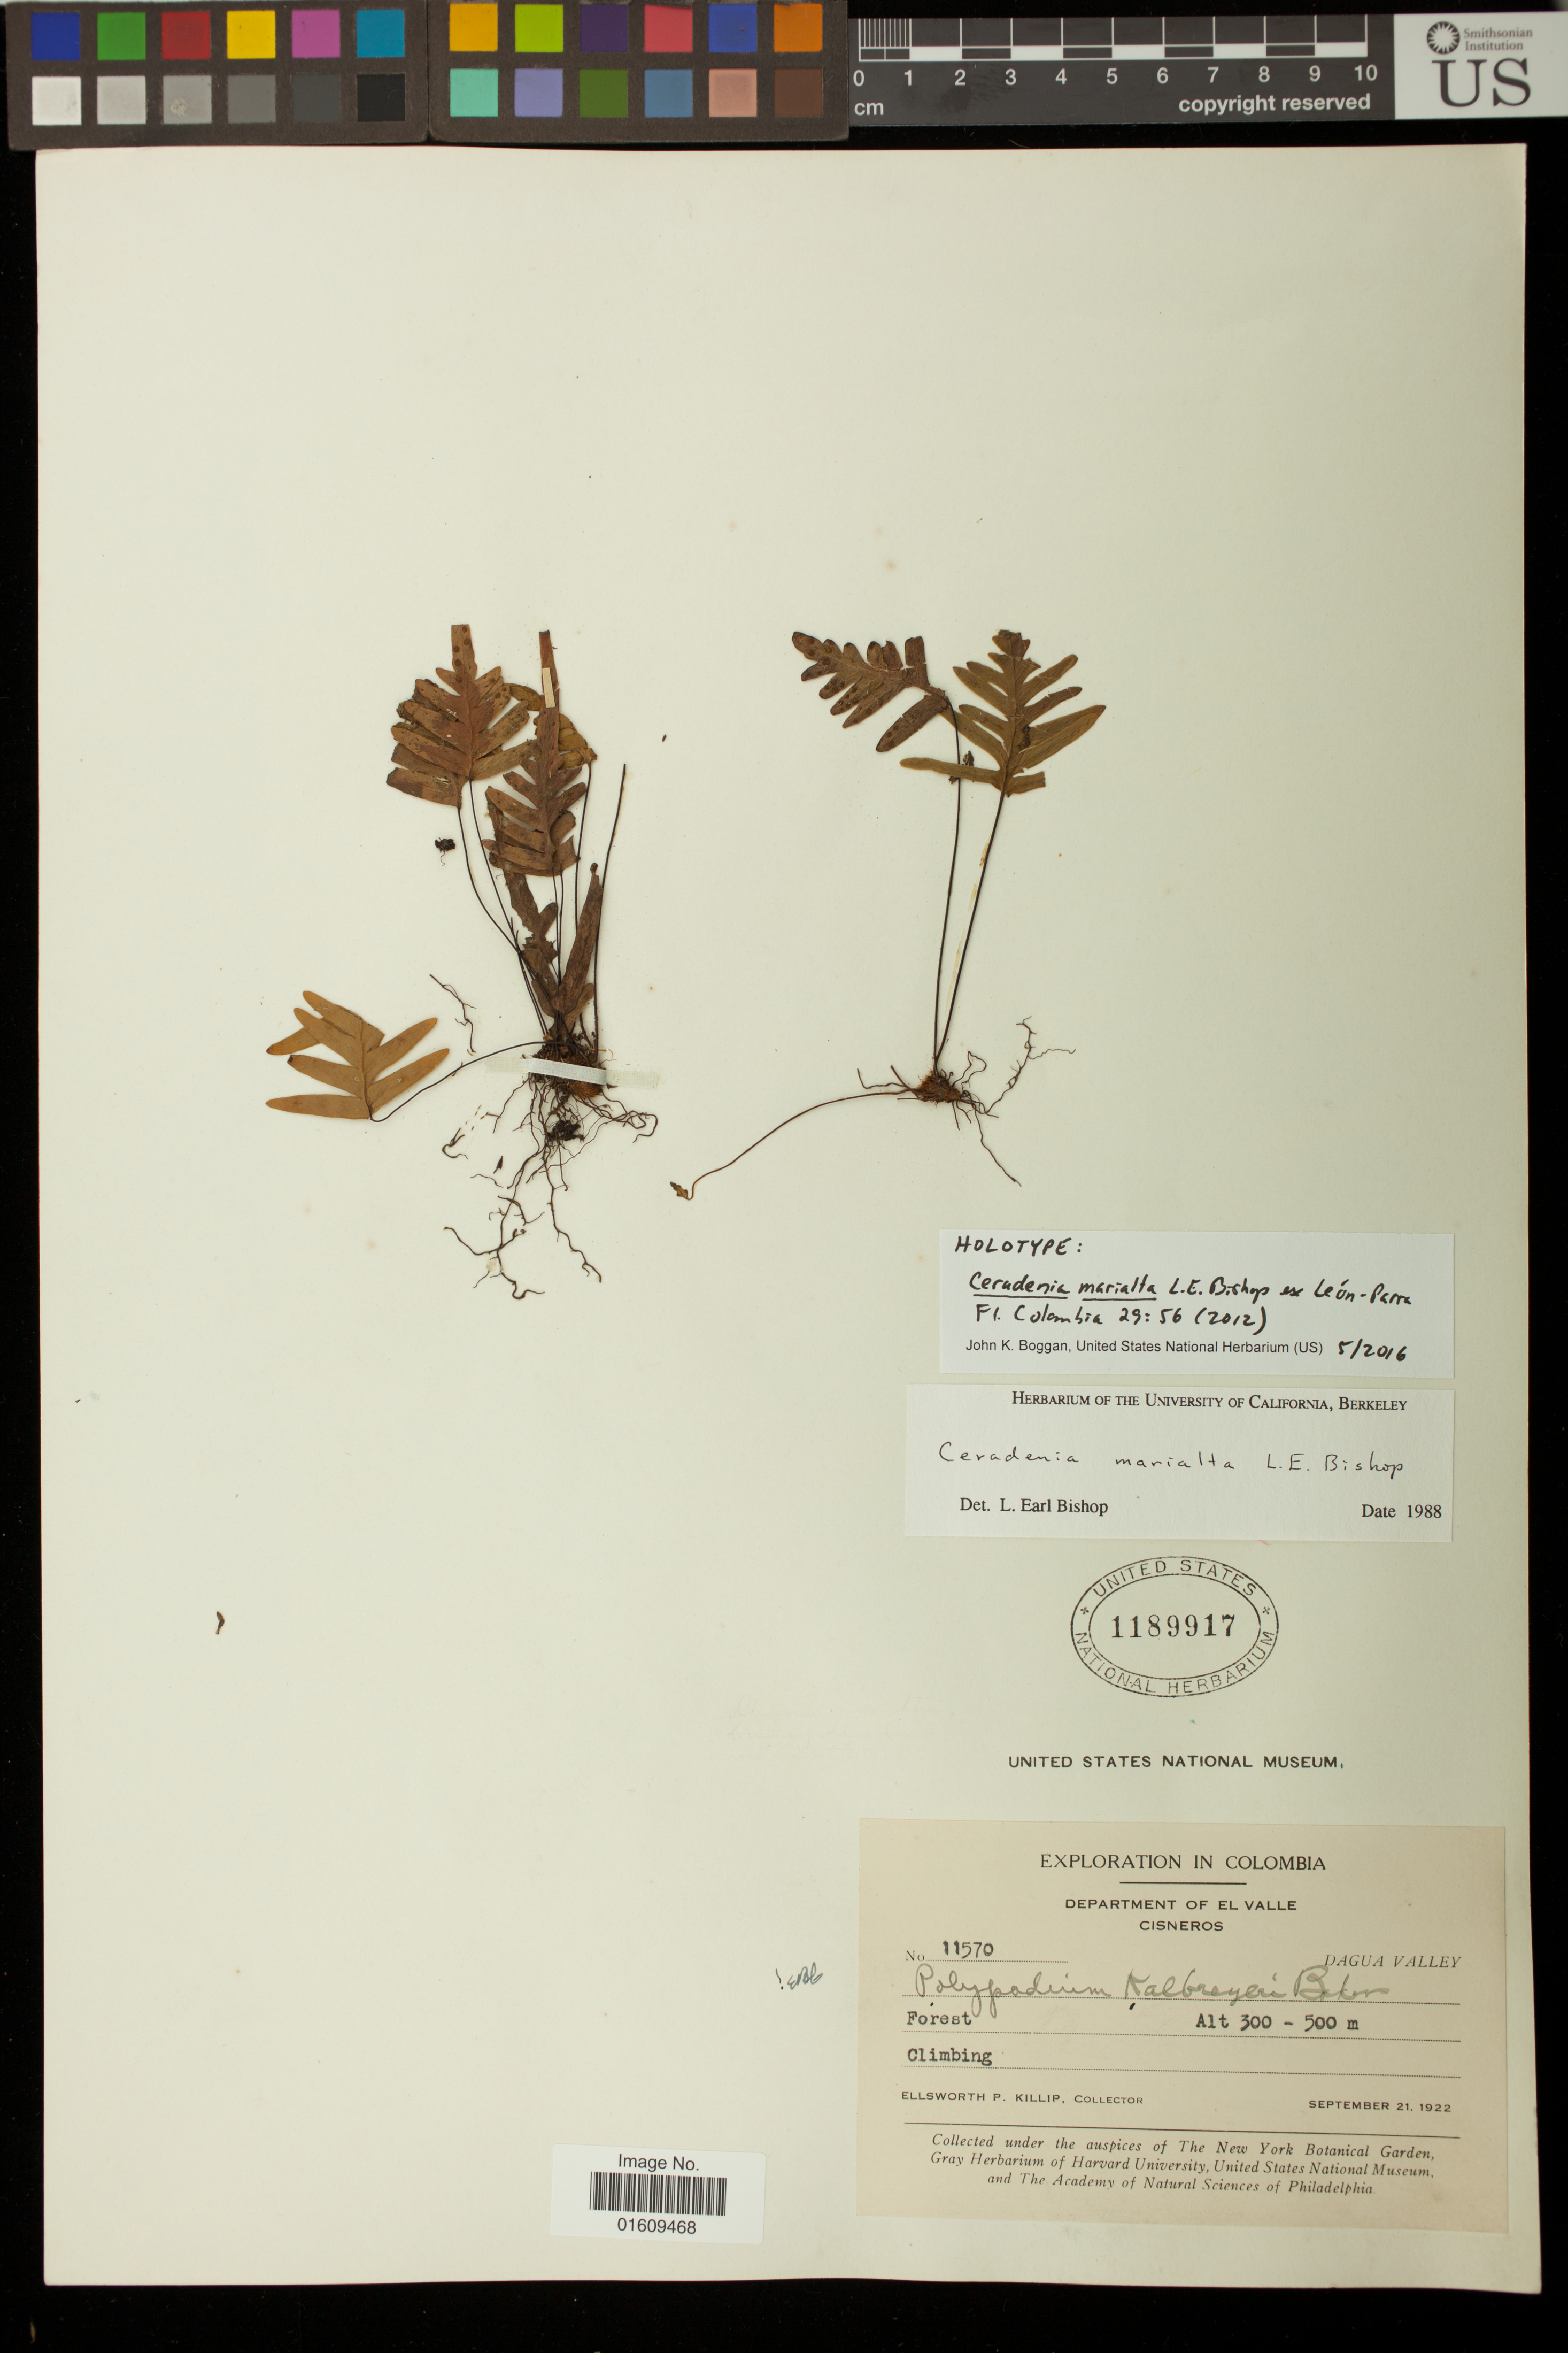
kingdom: Plantae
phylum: Tracheophyta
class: Polypodiopsida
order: Polypodiales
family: Polypodiaceae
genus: Ceradenia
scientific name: Ceradenia marialta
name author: L.E. Bishop ex León-Parra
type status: Holotype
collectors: E. P. Killip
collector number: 11570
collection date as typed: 21 Sep 1922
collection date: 1922-09-21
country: Colombia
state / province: Valle del Cauca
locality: Department of El Valle. Cisneros. Dagua Valley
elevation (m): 300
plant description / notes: Another US sheet was (Killip 38951) was annotated as holotype by L.E. Bishop, but Killip 11570 (USNH 1189917) was designated as the holotype when name was validated by León-Parra.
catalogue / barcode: US 1189917